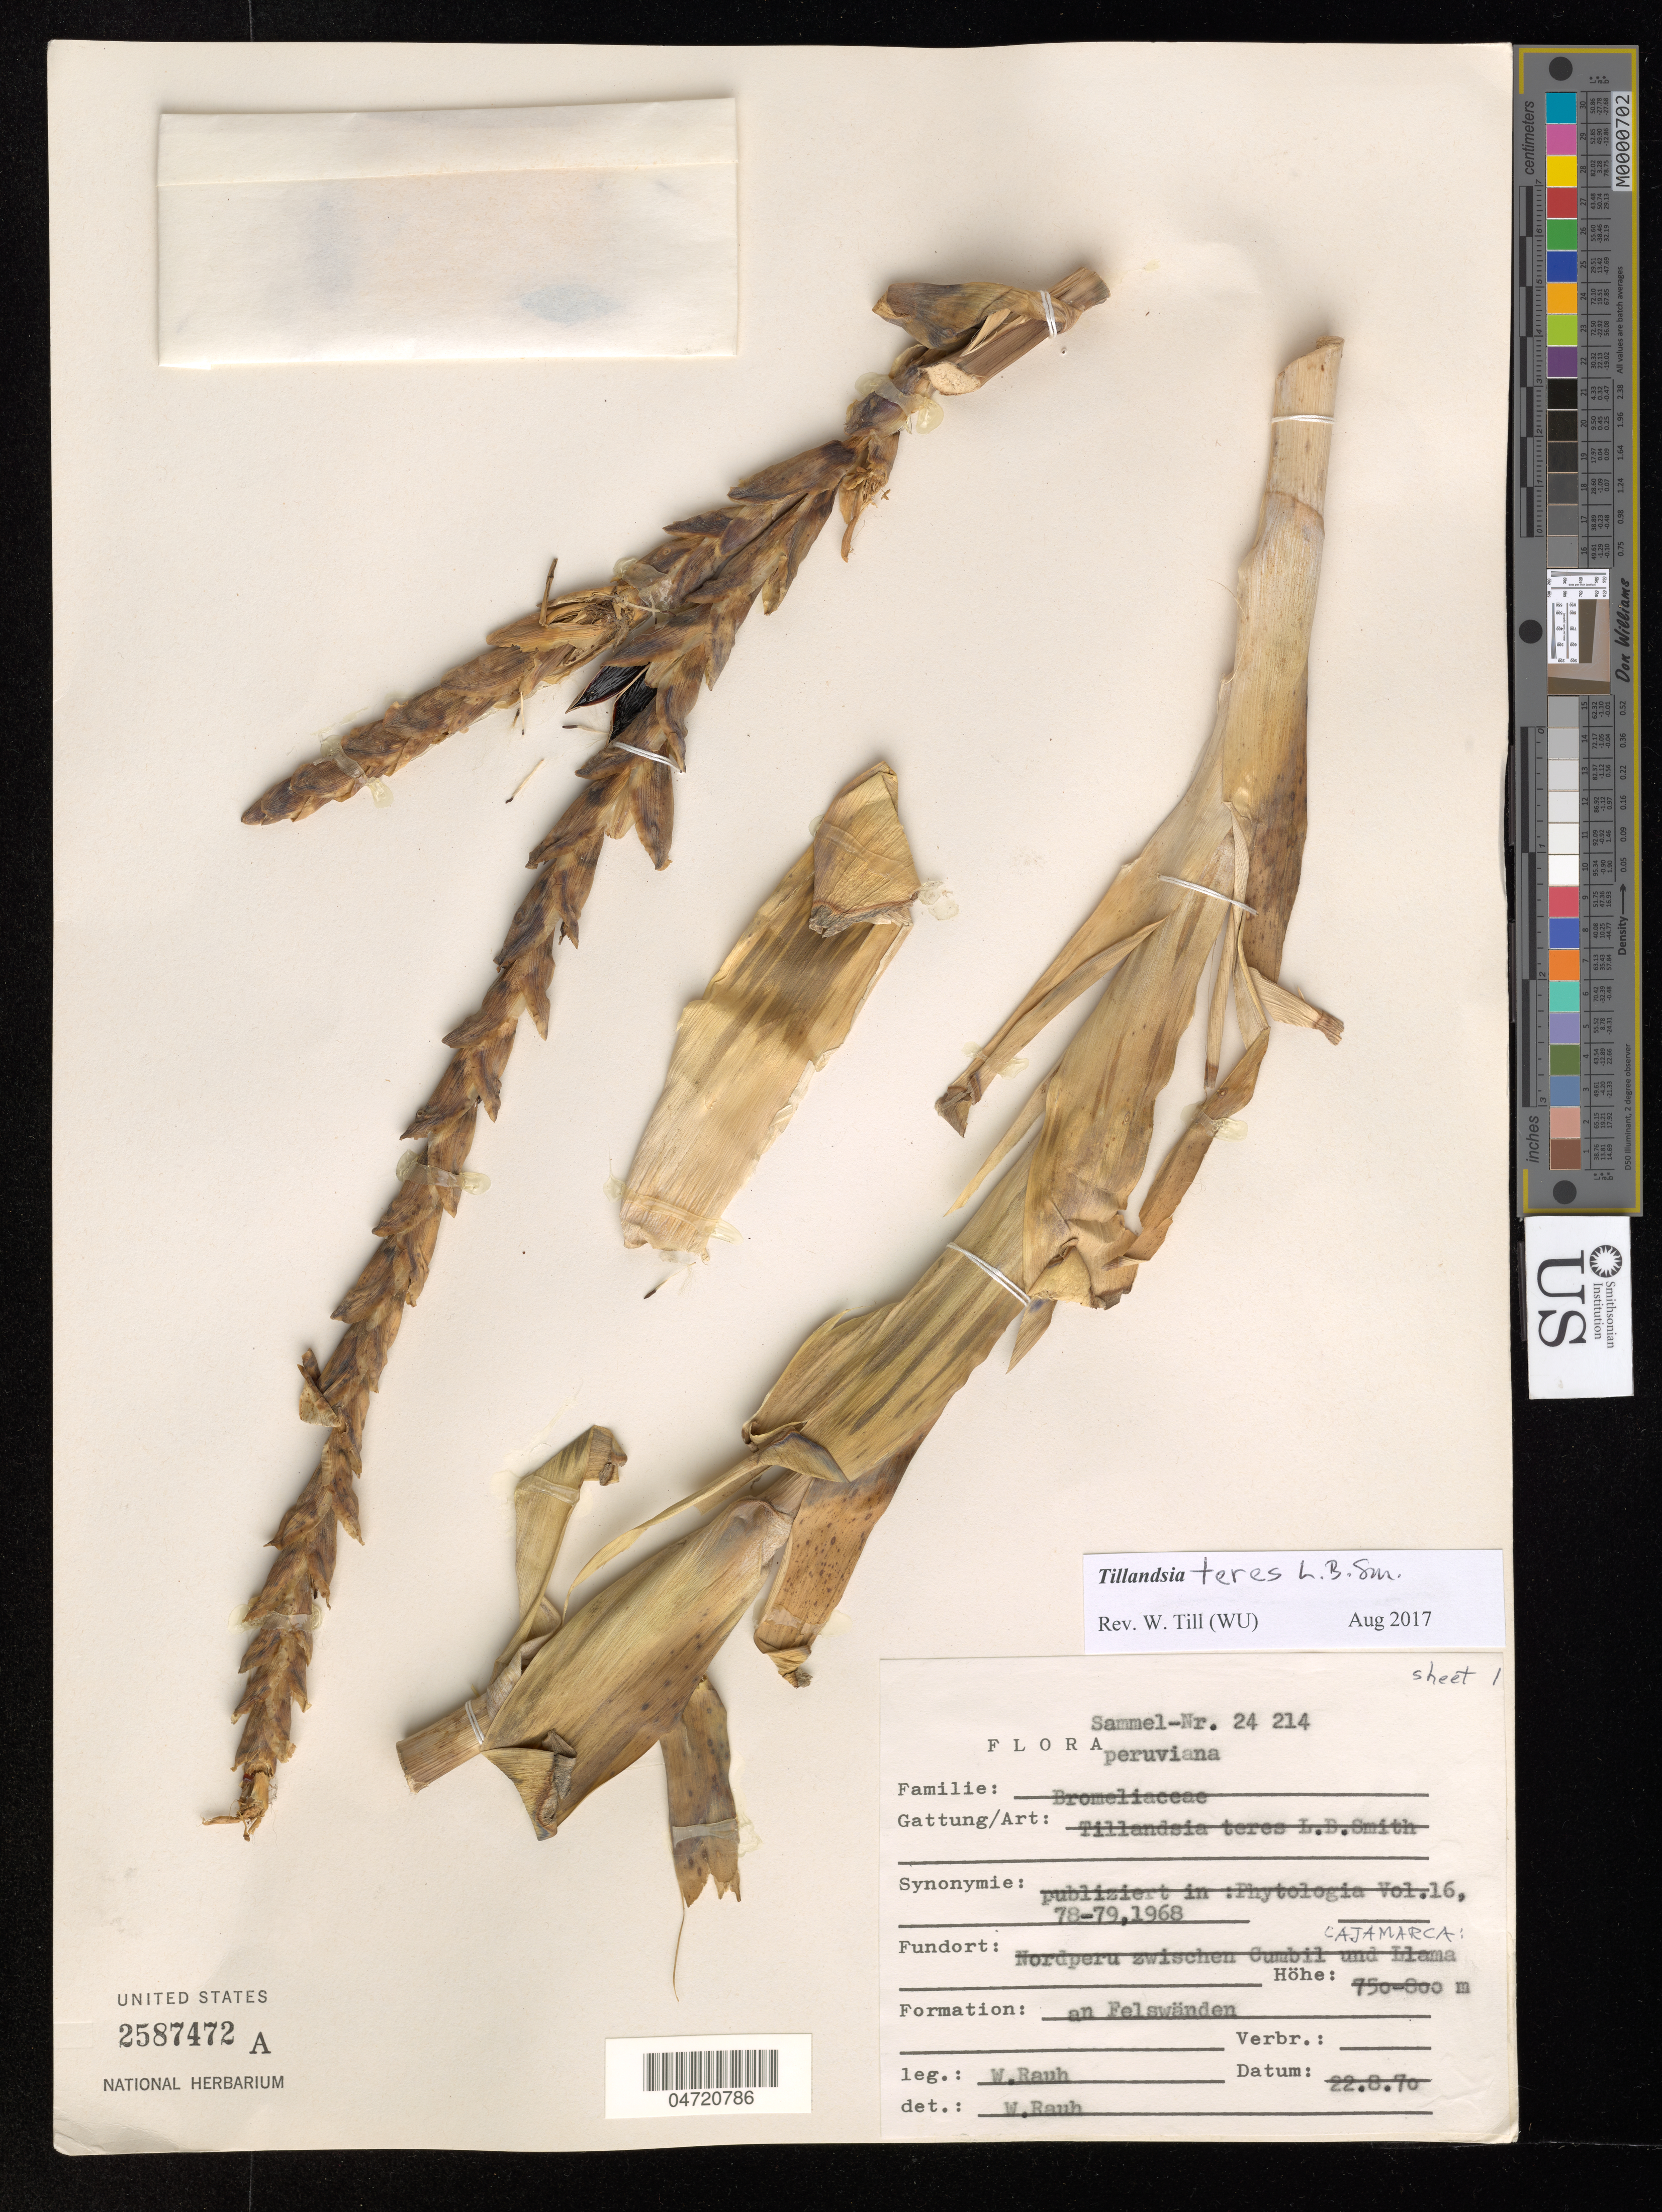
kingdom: Plantae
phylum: Tracheophyta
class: Liliopsida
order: Poales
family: Bromeliaceae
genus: Tillandsia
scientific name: Tillandsia teres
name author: L.B. Sm.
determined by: Till, W.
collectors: W. Rauh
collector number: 24214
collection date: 1970-08-22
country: Peru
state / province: Cajamarca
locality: NordPeru zwischen Gumbil und Llama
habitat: an Felswanden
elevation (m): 750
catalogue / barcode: US 2587472A